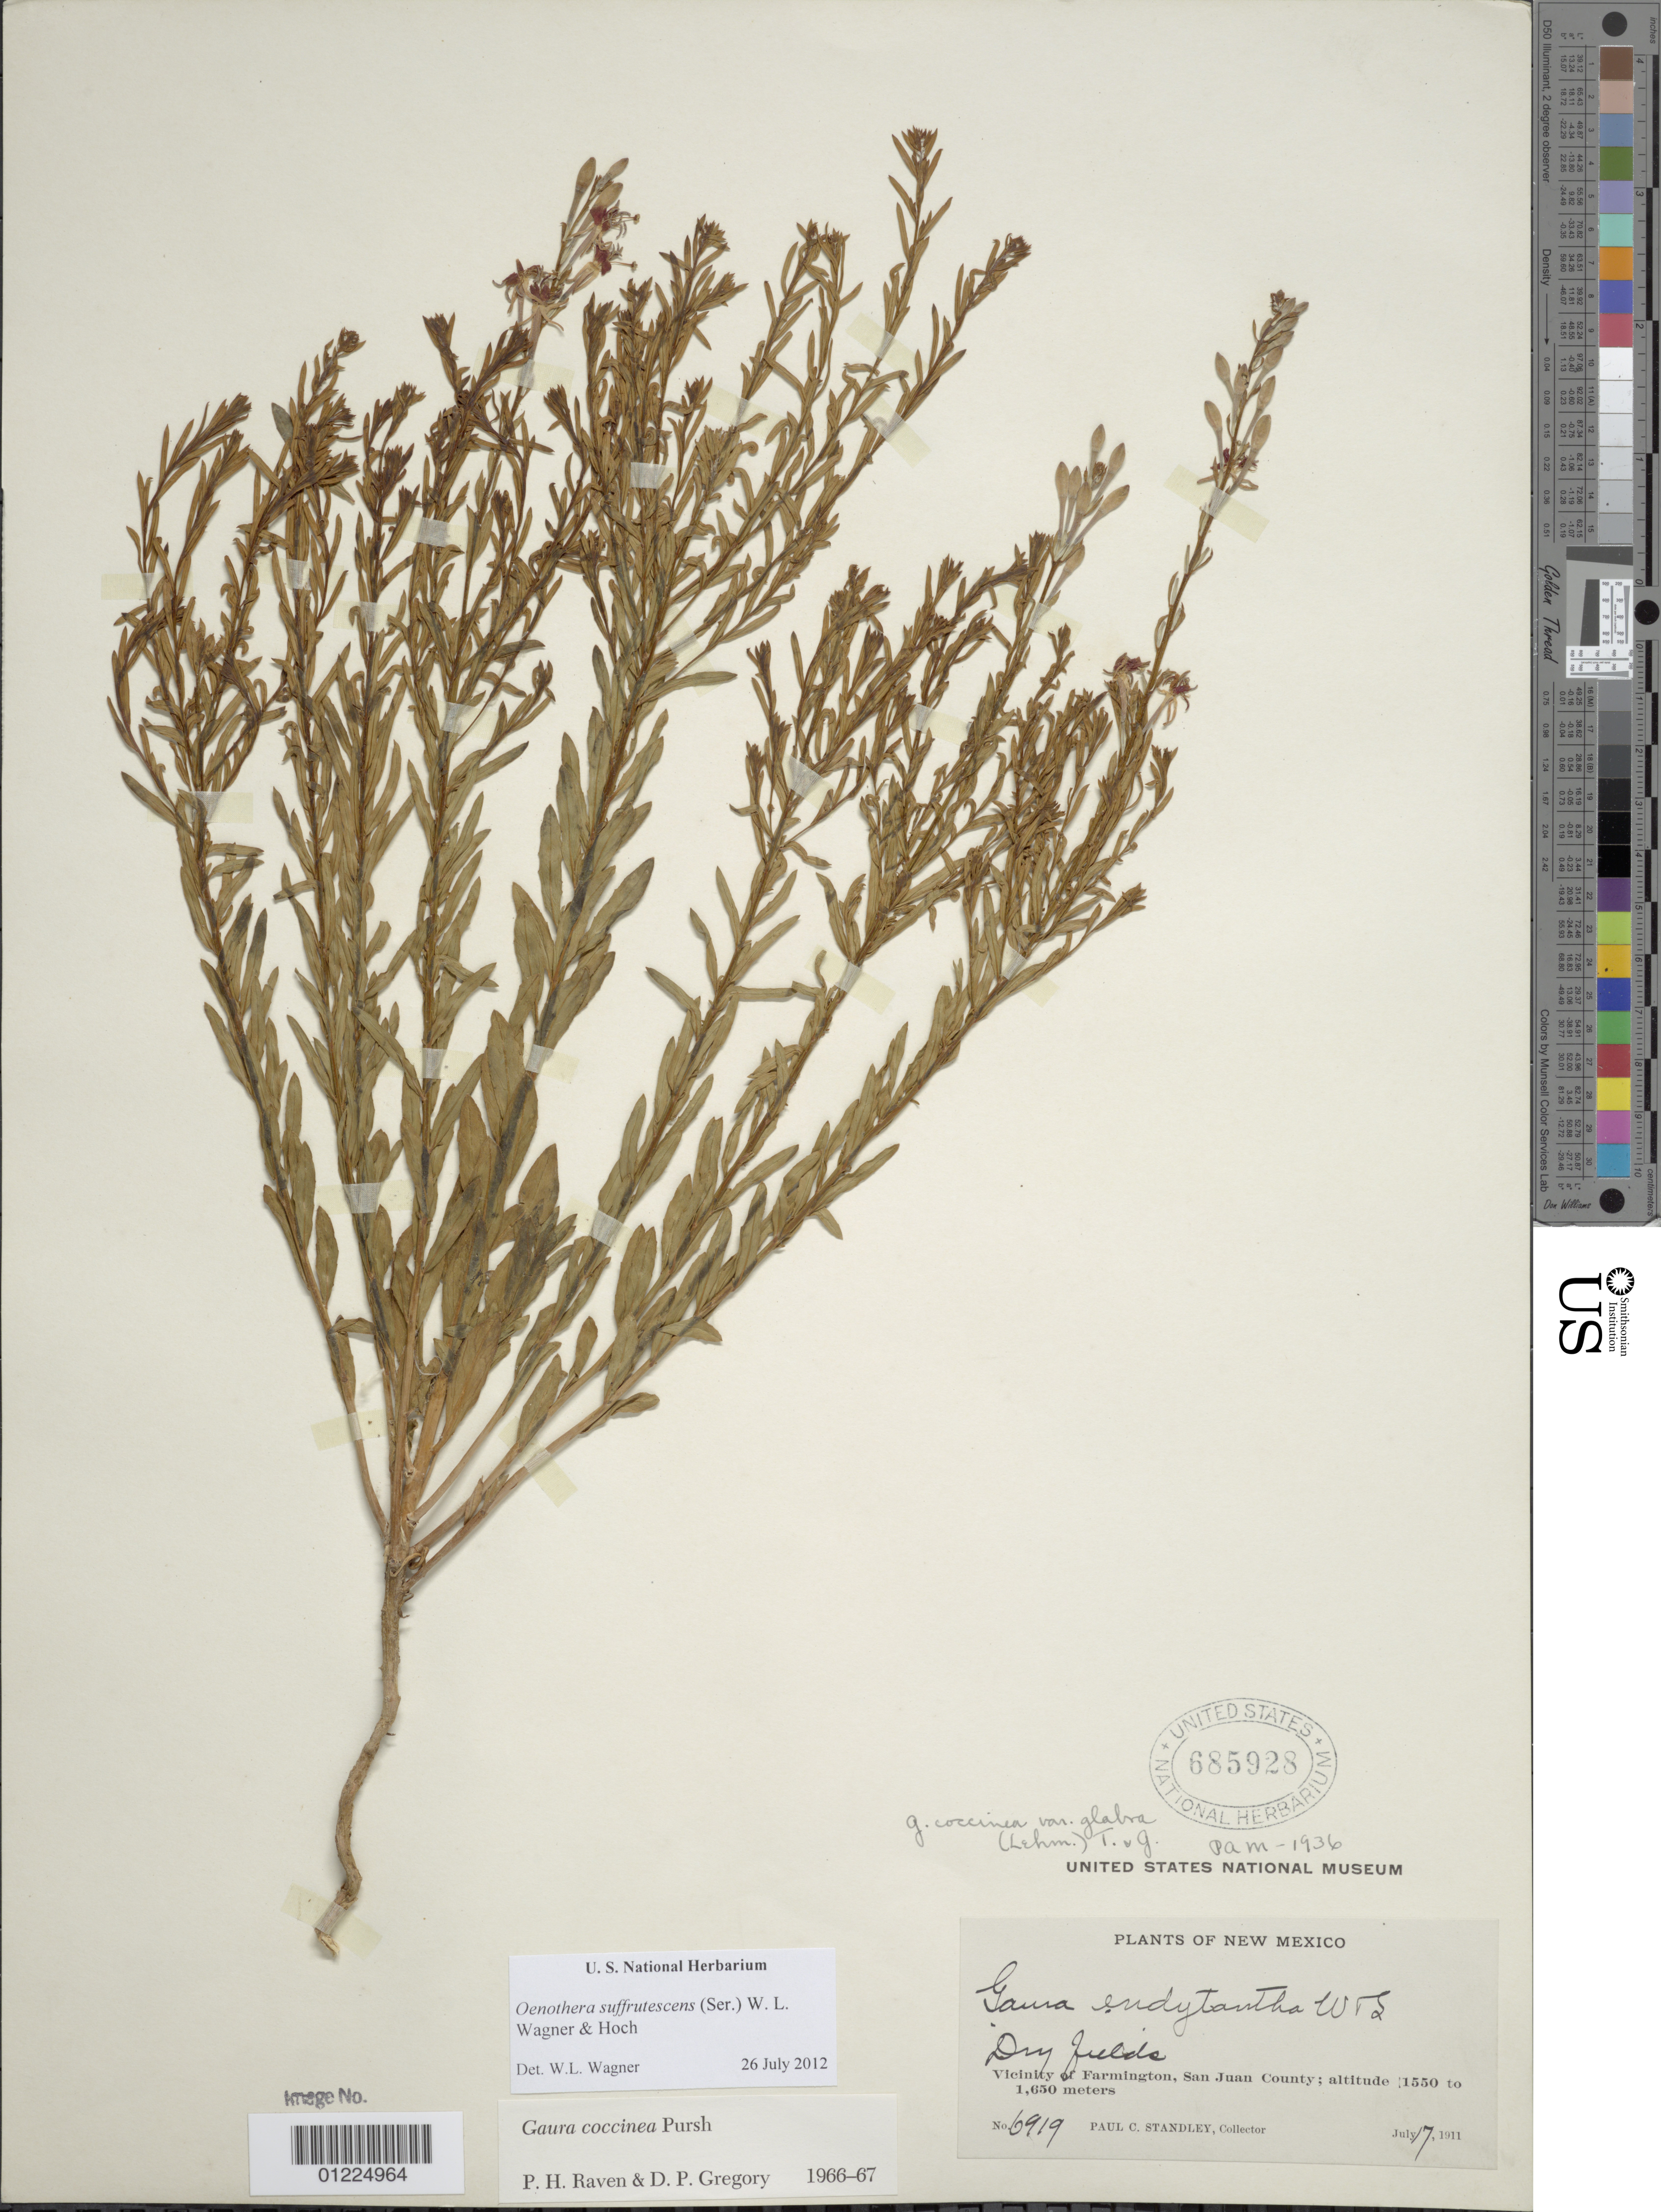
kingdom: Plantae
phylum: Tracheophyta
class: Magnoliopsida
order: Myrtales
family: Onagraceae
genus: Oenothera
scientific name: Oenothera suffrutescens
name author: (Ser.) W.L. Wagner & Hoch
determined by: Wagner, W. L., (BOT), Smithsonian Institution - National Museum of Natural History (UNITED STATES)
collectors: P. C. Standley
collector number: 6919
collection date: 1911-07-17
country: United States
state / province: New Mexico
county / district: San Juan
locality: Vicinity of Farmington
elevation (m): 1550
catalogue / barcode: US 685928